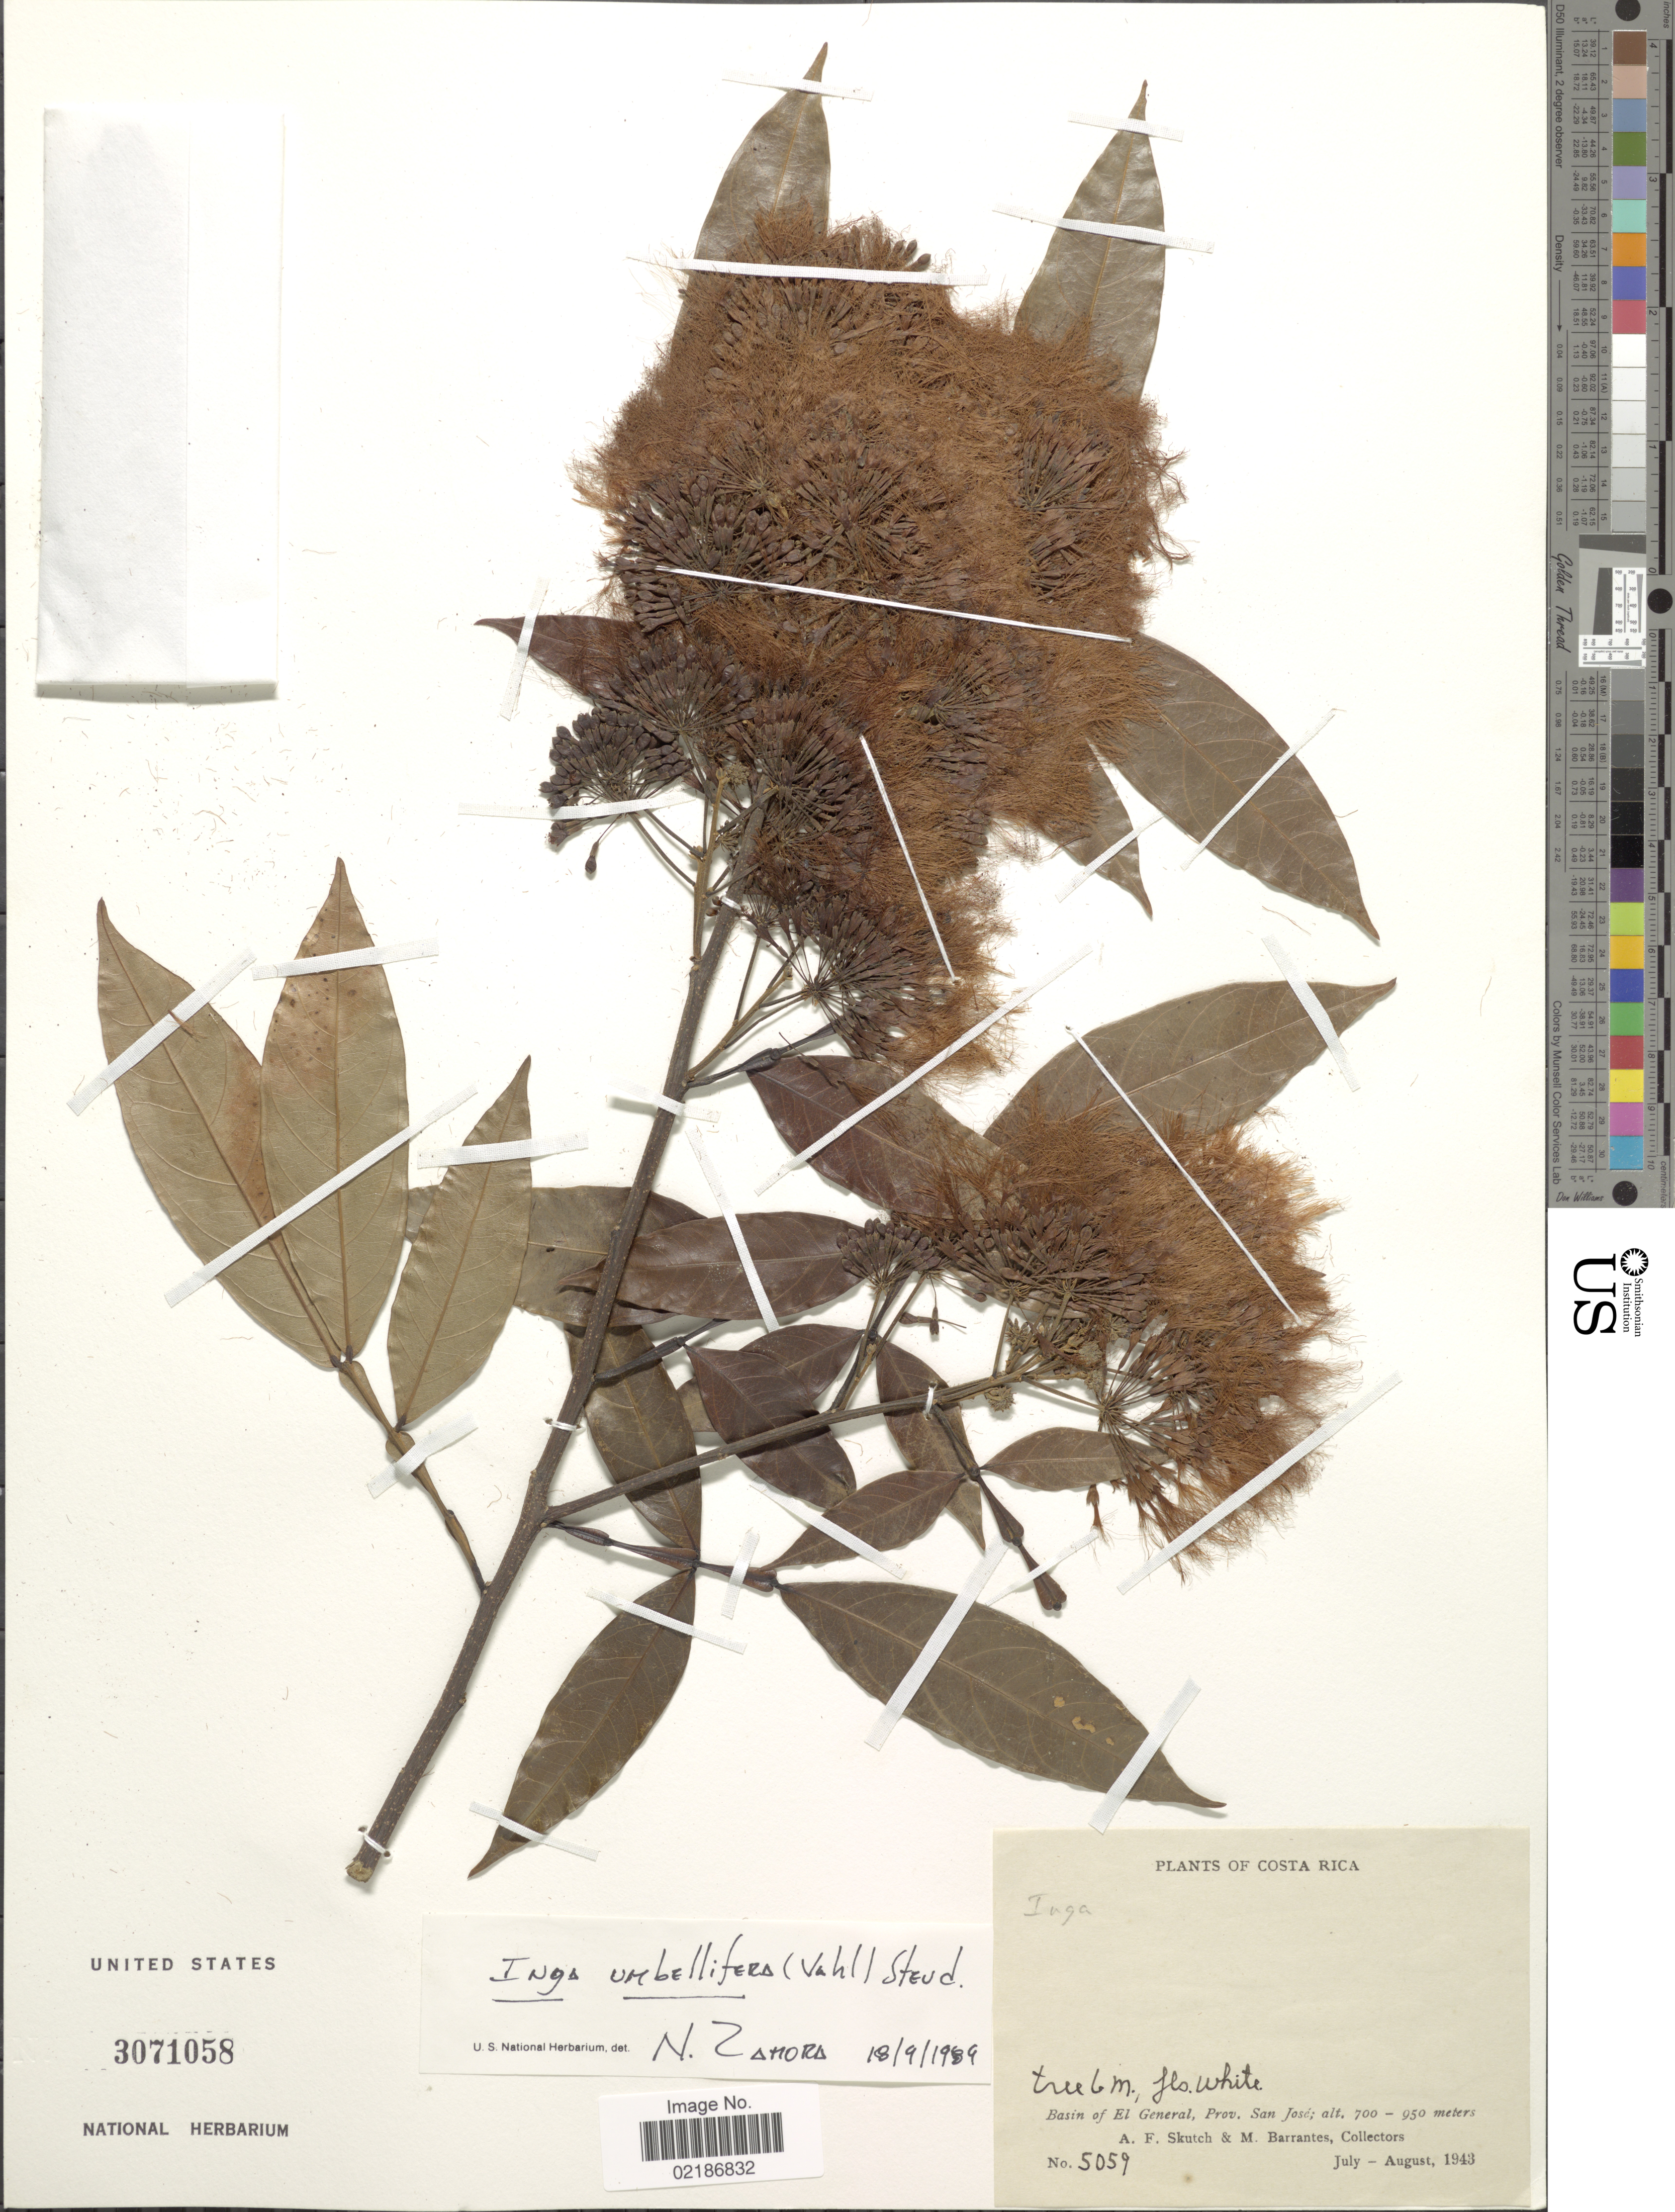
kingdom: Plantae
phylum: Tracheophyta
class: Magnoliopsida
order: Fabales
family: Fabaceae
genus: Inga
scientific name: Inga umbellifera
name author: (Vahl) Steud. ex DC.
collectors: A. F. Skutch & M. Barrantes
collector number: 5059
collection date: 1943-07/1943-08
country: Costa Rica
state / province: San José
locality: Basin of El General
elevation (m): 700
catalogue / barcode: US 3071058